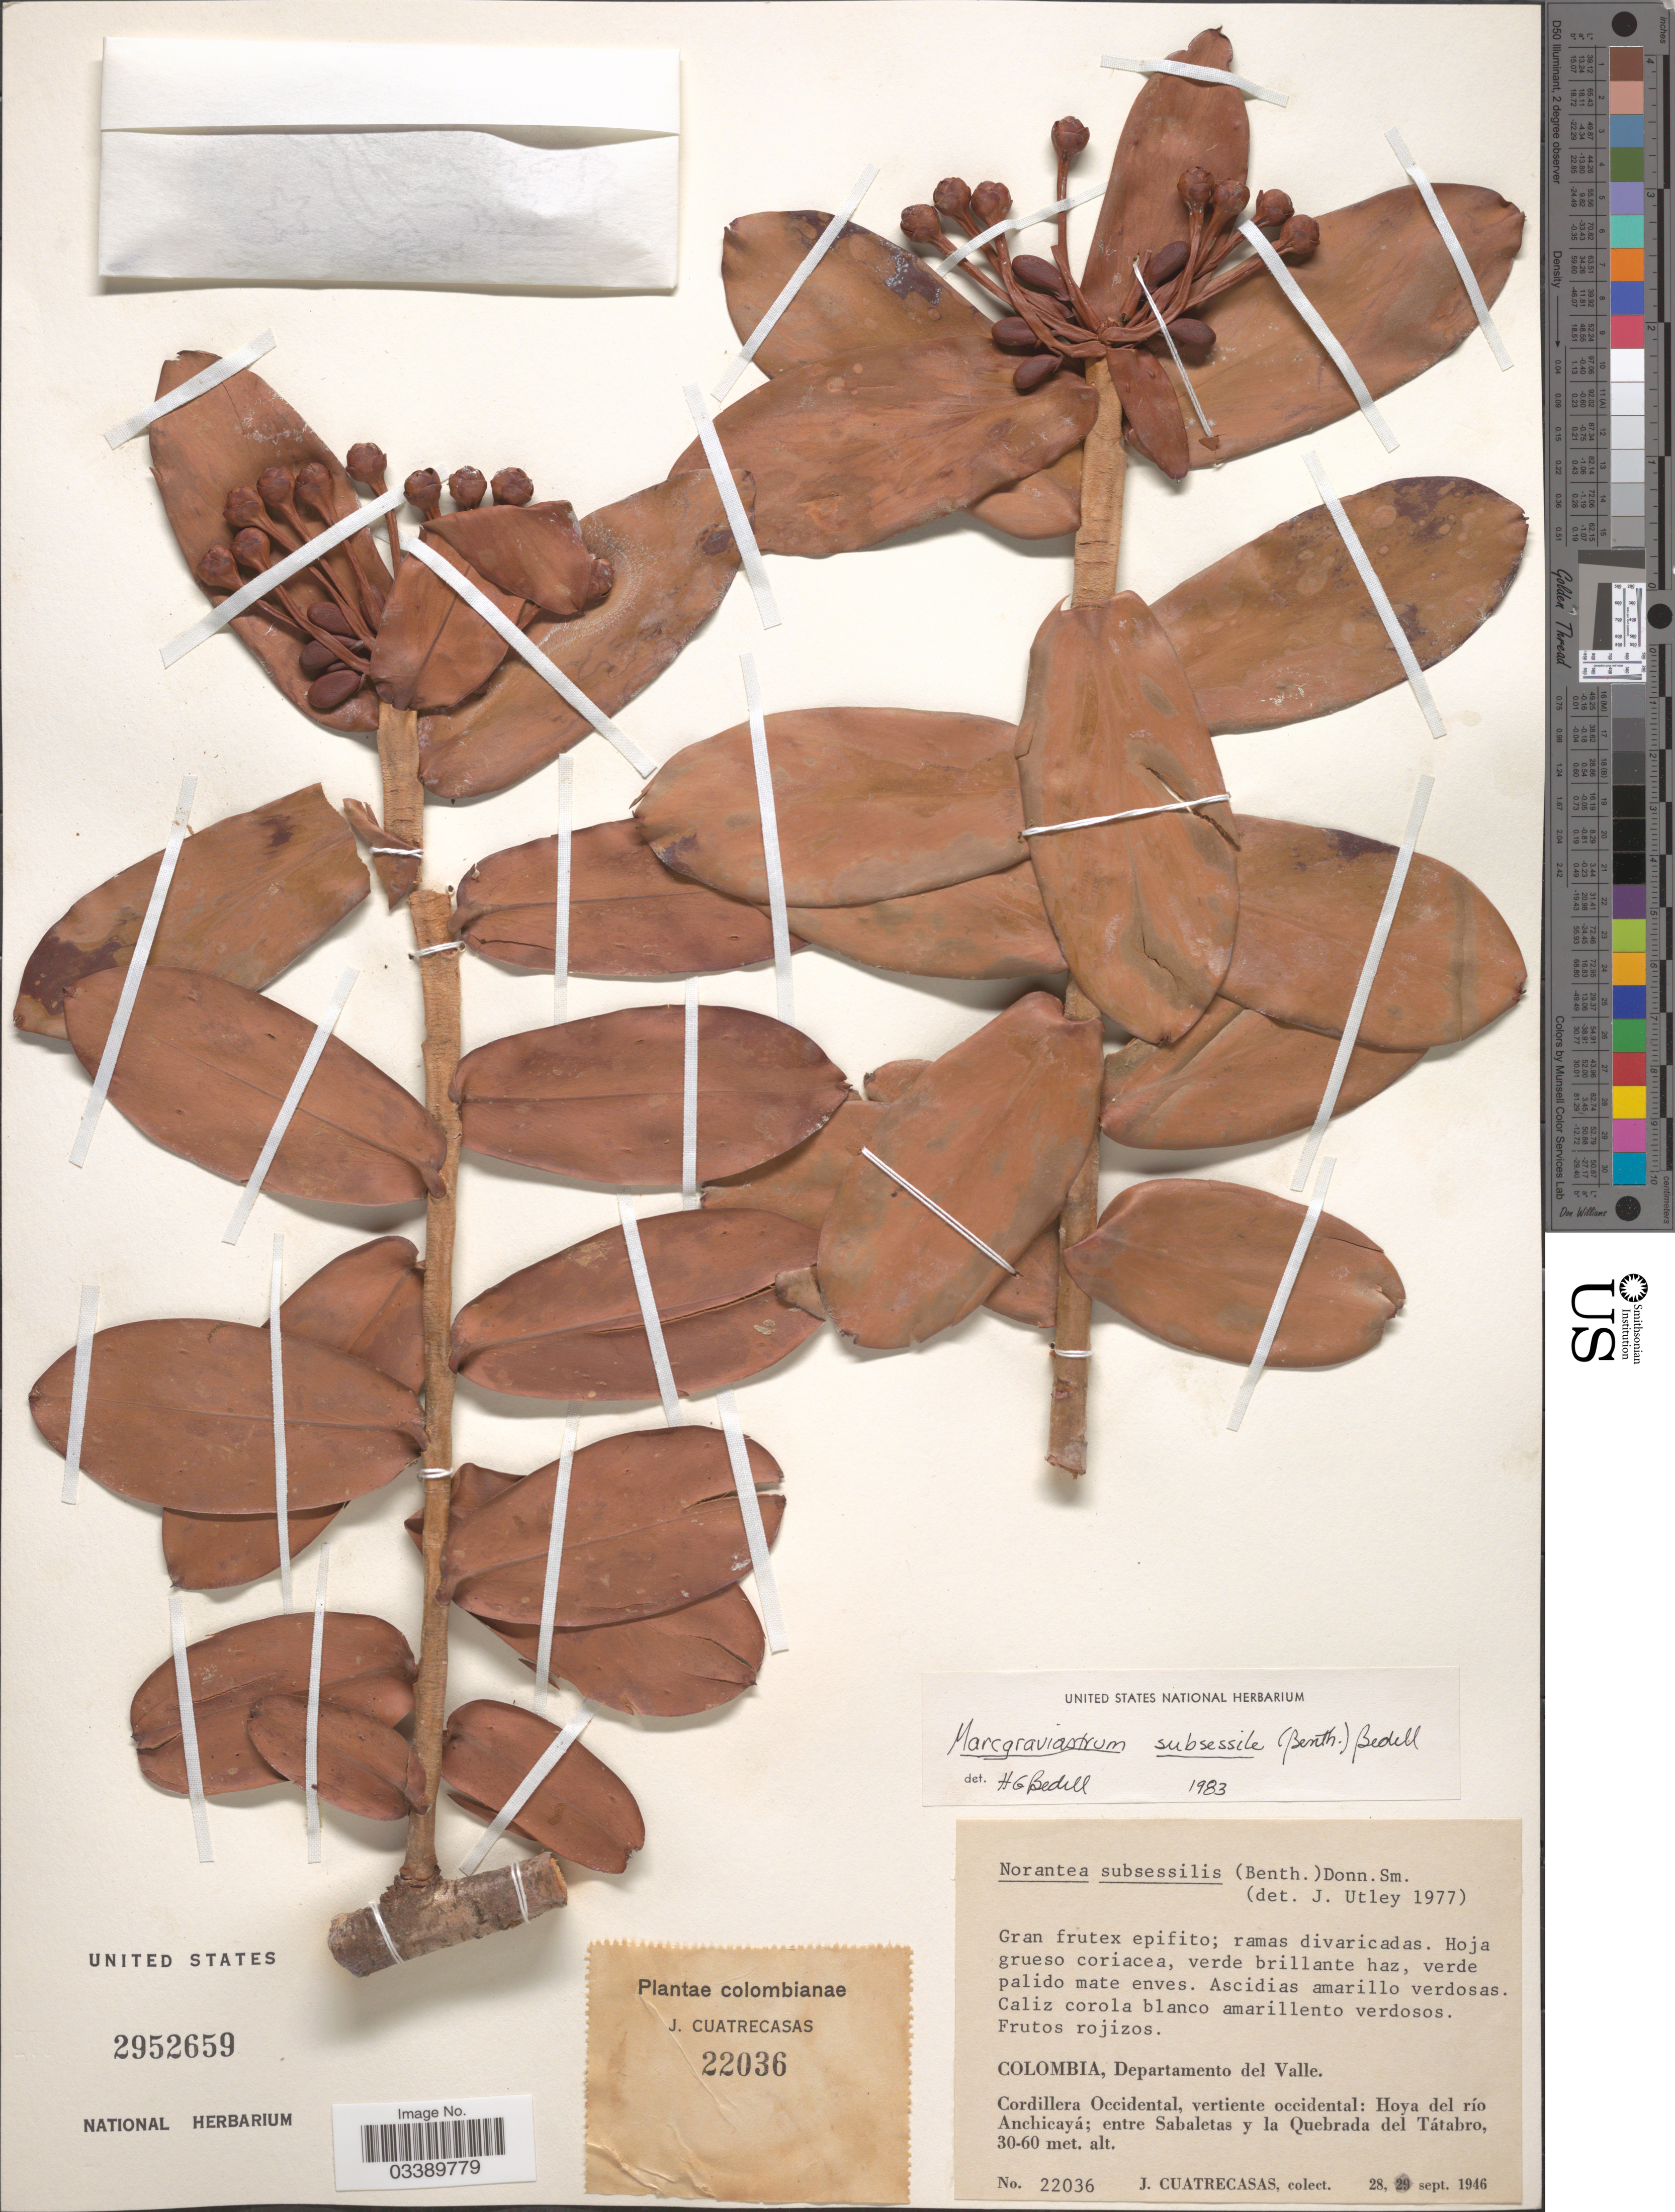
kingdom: Plantae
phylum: Tracheophyta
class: Magnoliopsida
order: Ericales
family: Marcgraviaceae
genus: Marcgraviastrum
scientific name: Marcgraviastrum subsessile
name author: (Benth.) Bedell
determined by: Bedell, H. G.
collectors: J. Cuatrecasas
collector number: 22036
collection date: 1946-09-28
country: Colombia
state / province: Valle del Cauca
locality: Departamento del Valle. Cordillera Occidental, vertiente occidental: Hoya del río Anchicayá; entre Sabaletas y la Quebrada del Tátabro.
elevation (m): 30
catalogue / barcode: US 2952659